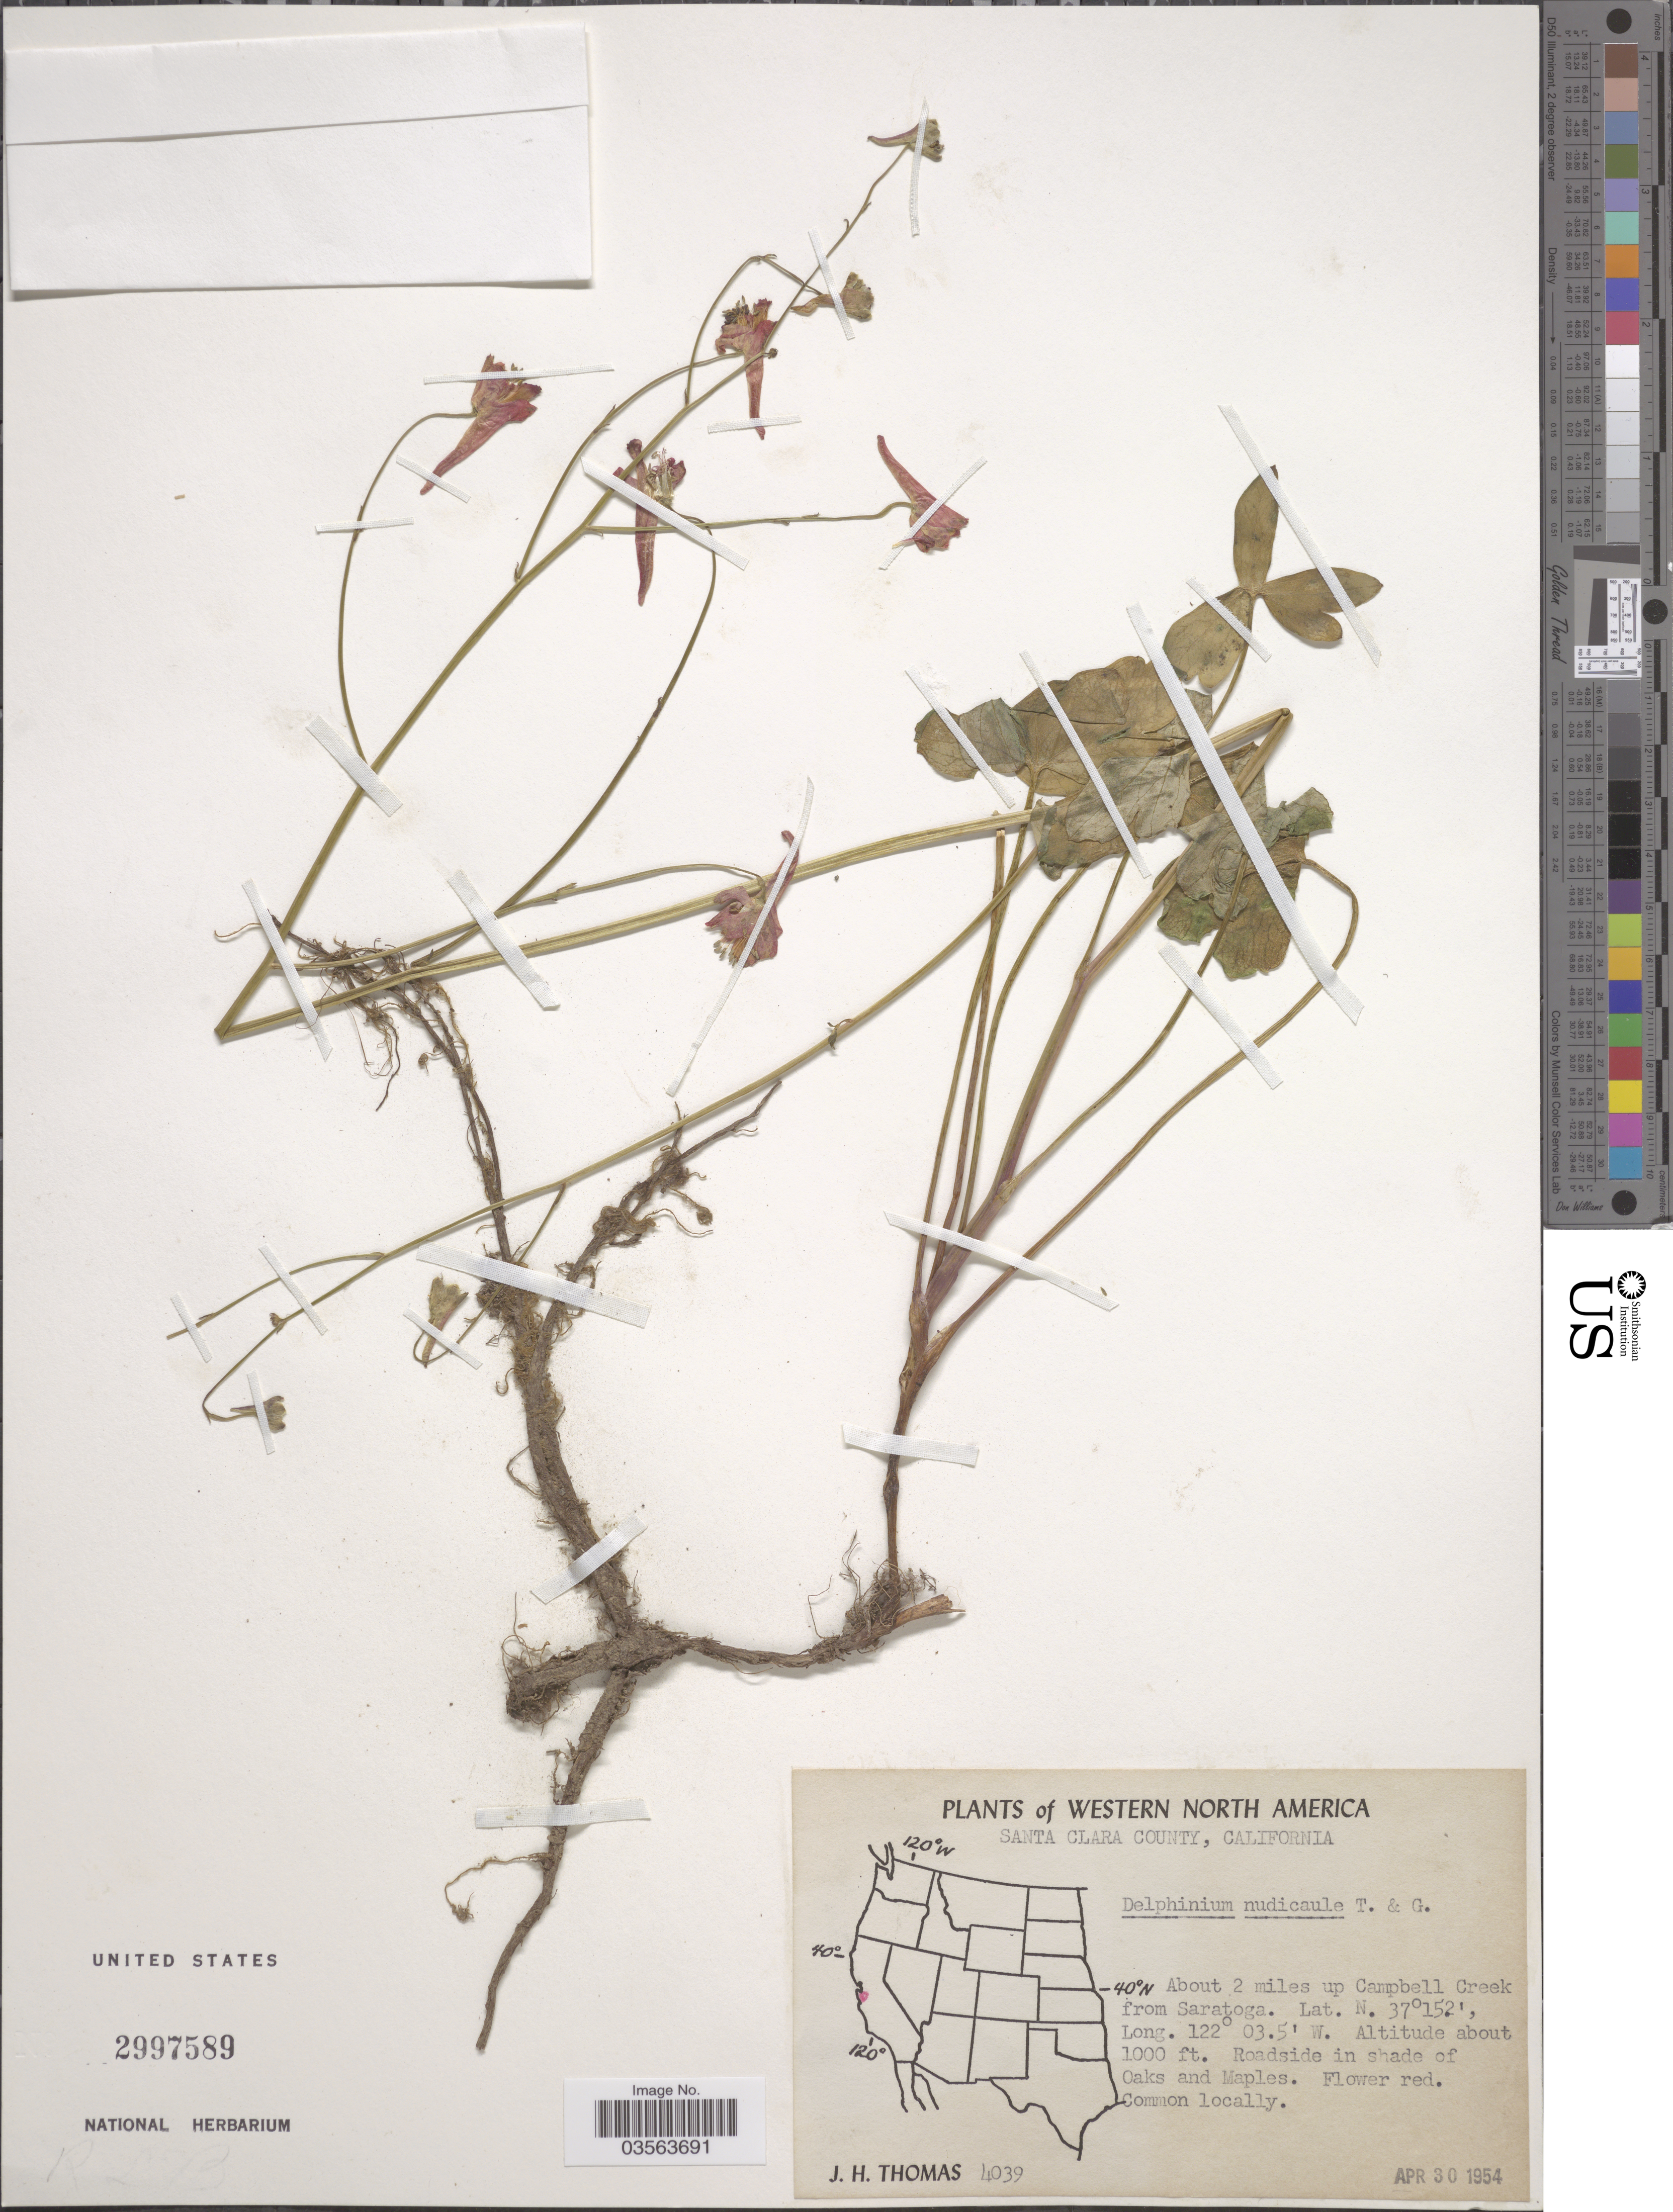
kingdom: Plantae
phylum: Tracheophyta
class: Magnoliopsida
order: Ranunculales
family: Ranunculaceae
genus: Delphinium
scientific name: Delphinium nudicaule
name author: Torr. & A. Gray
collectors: J. H. Thomas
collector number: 4039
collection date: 1954-04-30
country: United States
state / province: California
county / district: Santa Clara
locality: Western North America. Santa Clara County. About 2 miles up Campbell Creek from Saratoga.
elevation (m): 305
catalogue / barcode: US 2997589